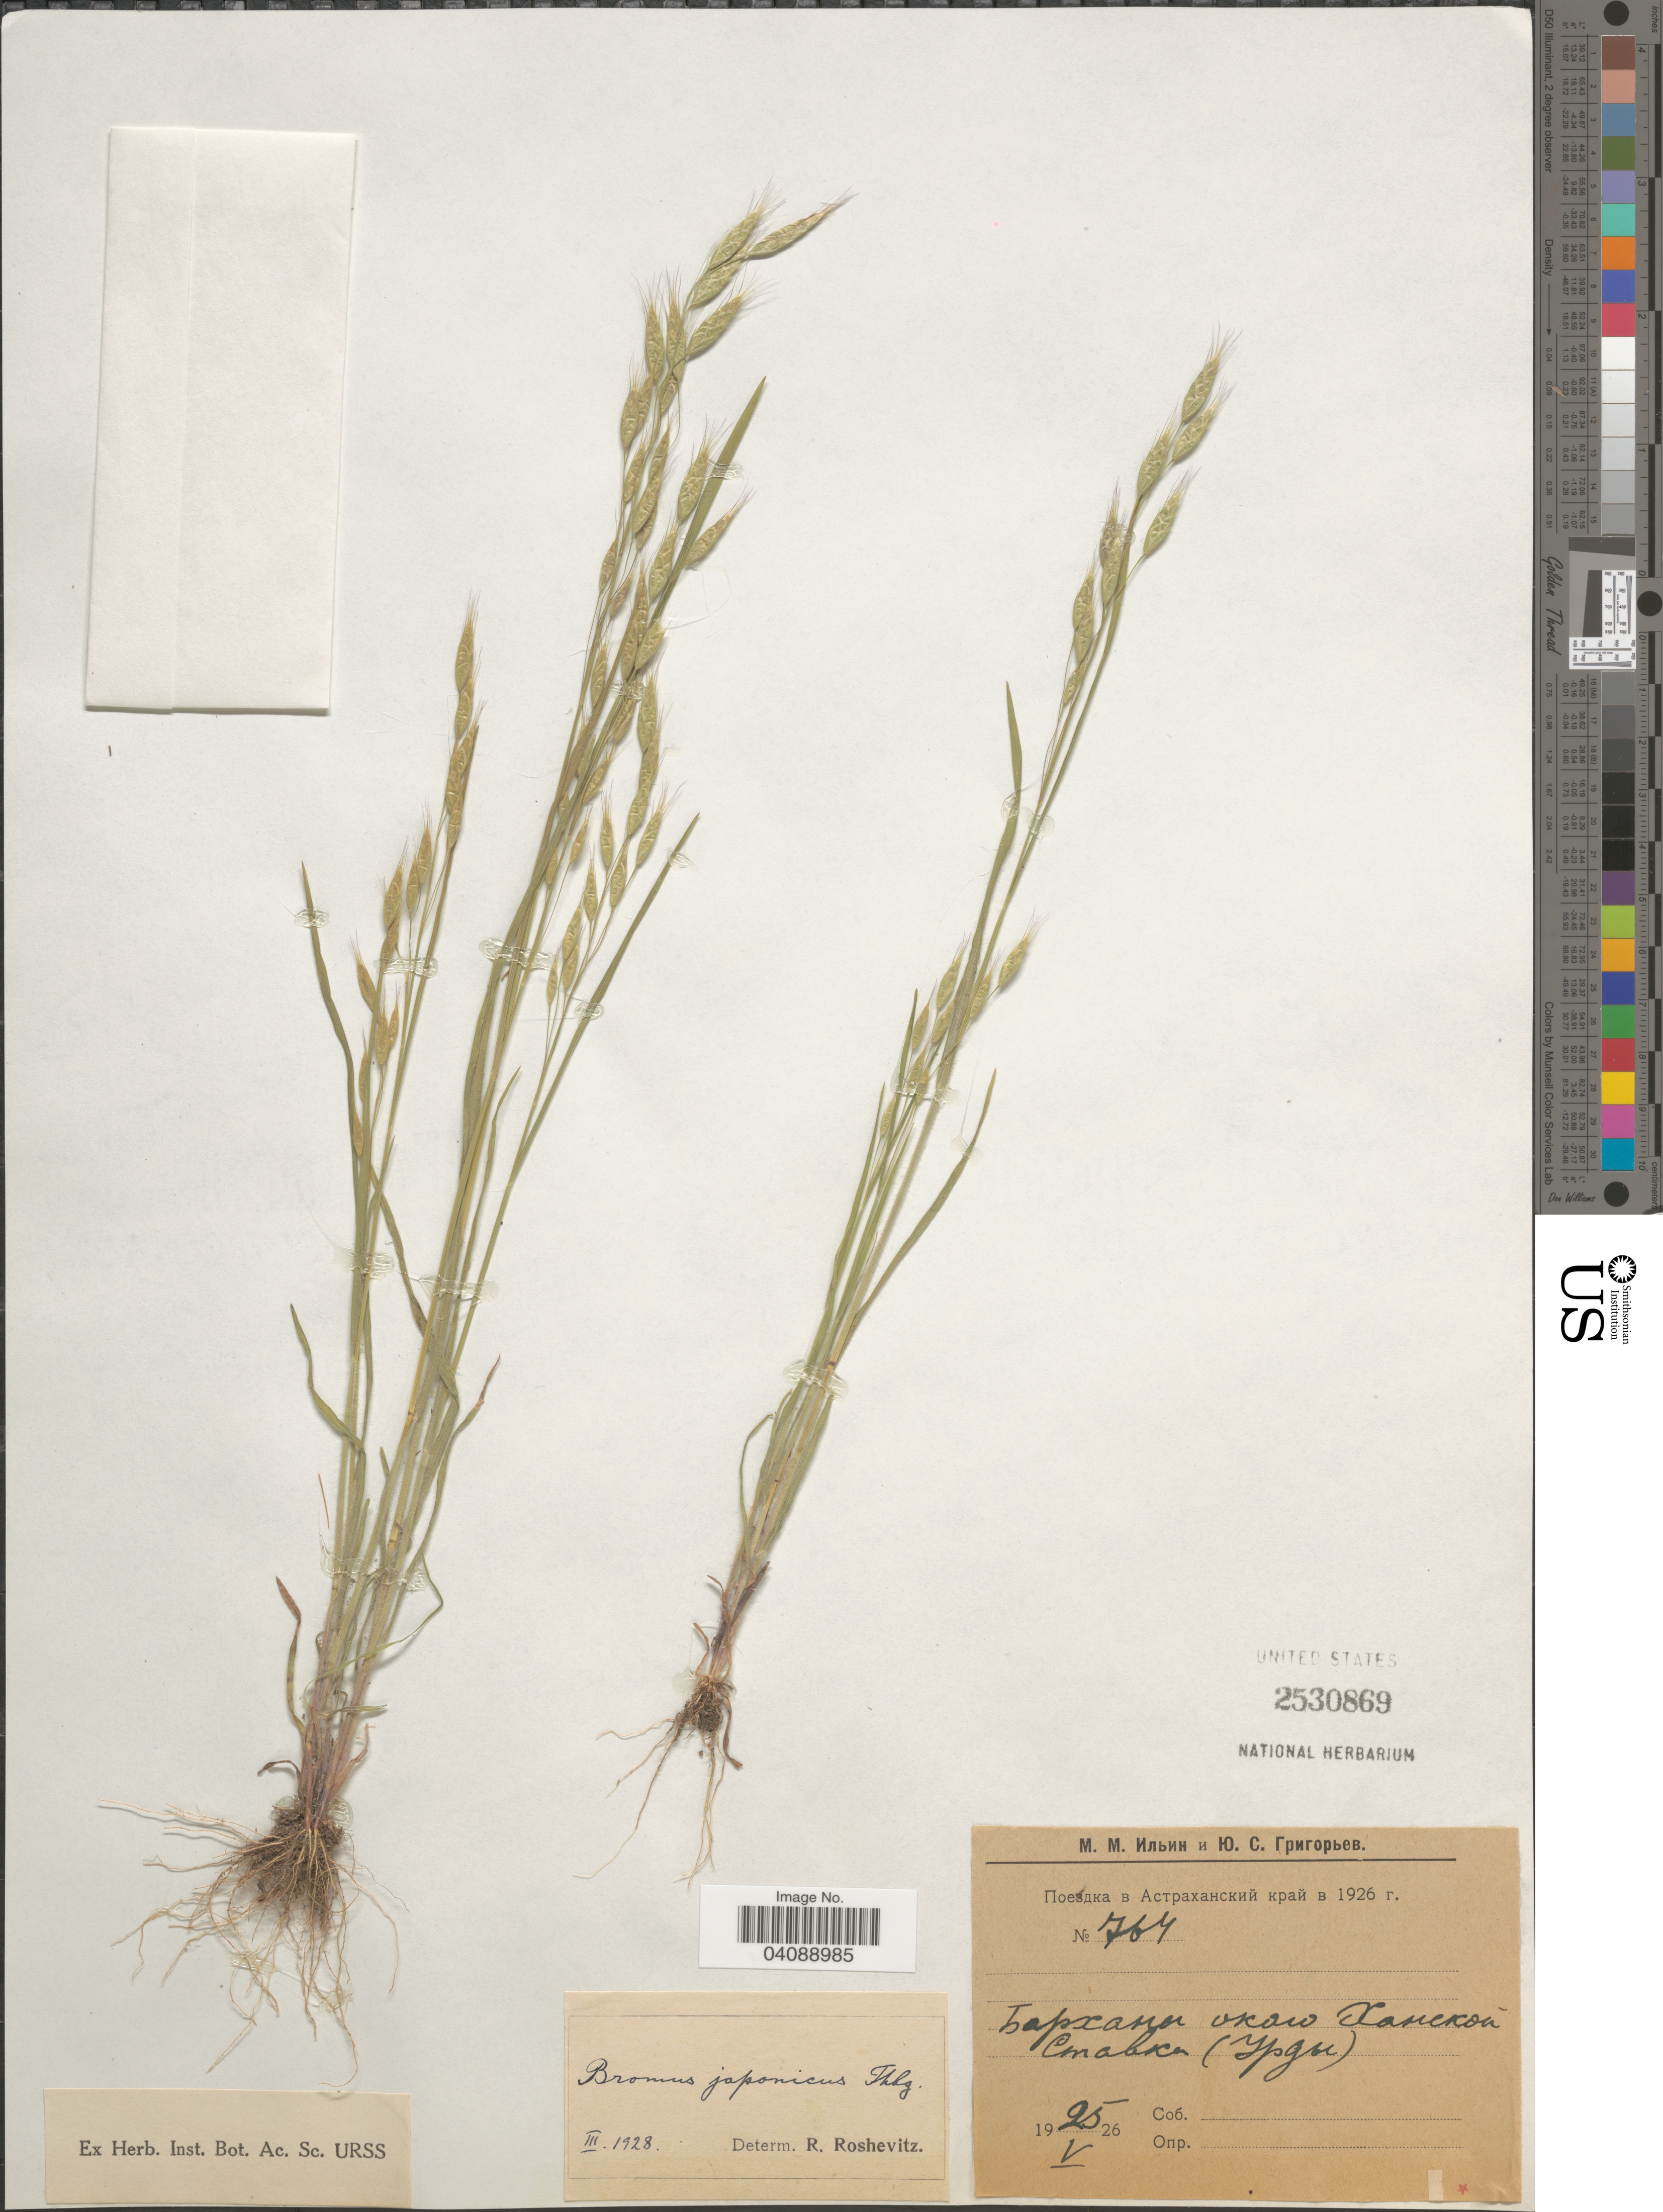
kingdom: Plantae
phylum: Tracheophyta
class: Liliopsida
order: Poales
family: Poaceae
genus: Bromus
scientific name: Bromus japonicus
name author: Houtt.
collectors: M. Ilin & U. Grigorev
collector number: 764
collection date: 1926-05-25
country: Russian Federation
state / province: Astrakhan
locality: Near Khanskaya Stavka (Urda)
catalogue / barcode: US 2530869